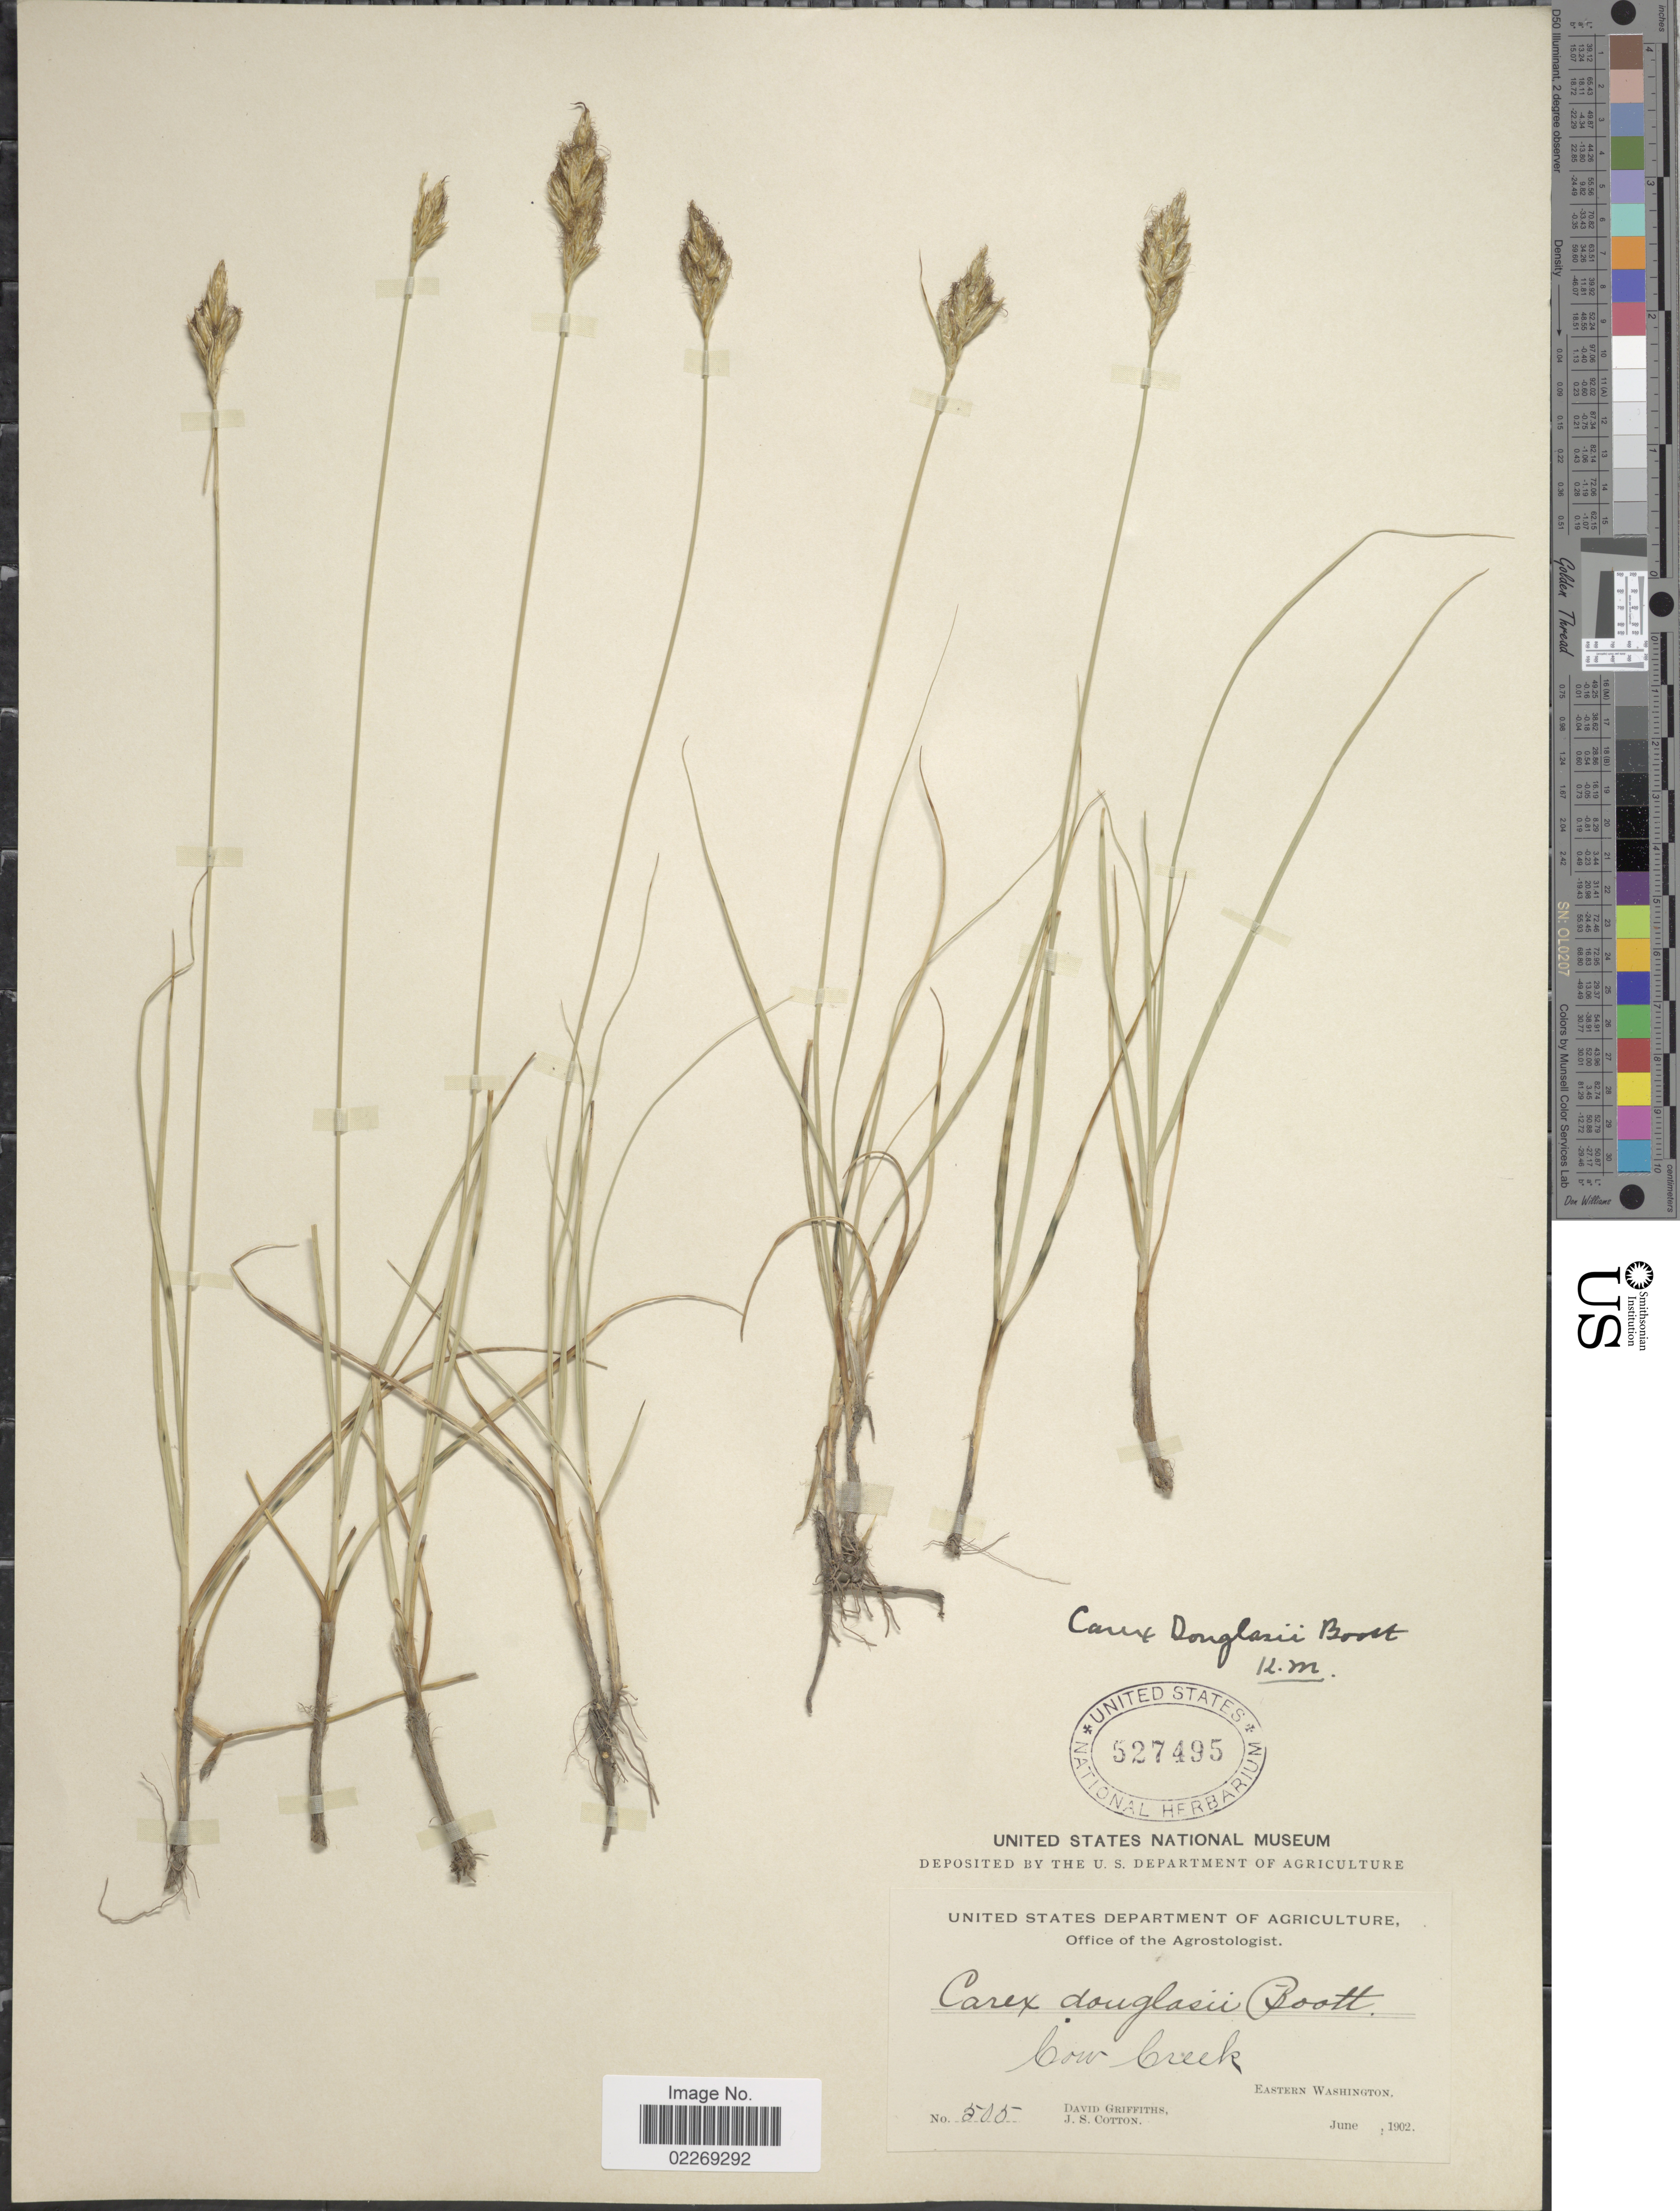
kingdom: Plantae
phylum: Tracheophyta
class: Liliopsida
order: Poales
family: Cyperaceae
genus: Carex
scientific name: Carex douglasii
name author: Boott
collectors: D. Griffiths & J. S. Cotton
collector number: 505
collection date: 1902-06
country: United States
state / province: Washington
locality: Cow Creek. Eastern Washington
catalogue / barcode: US 527495